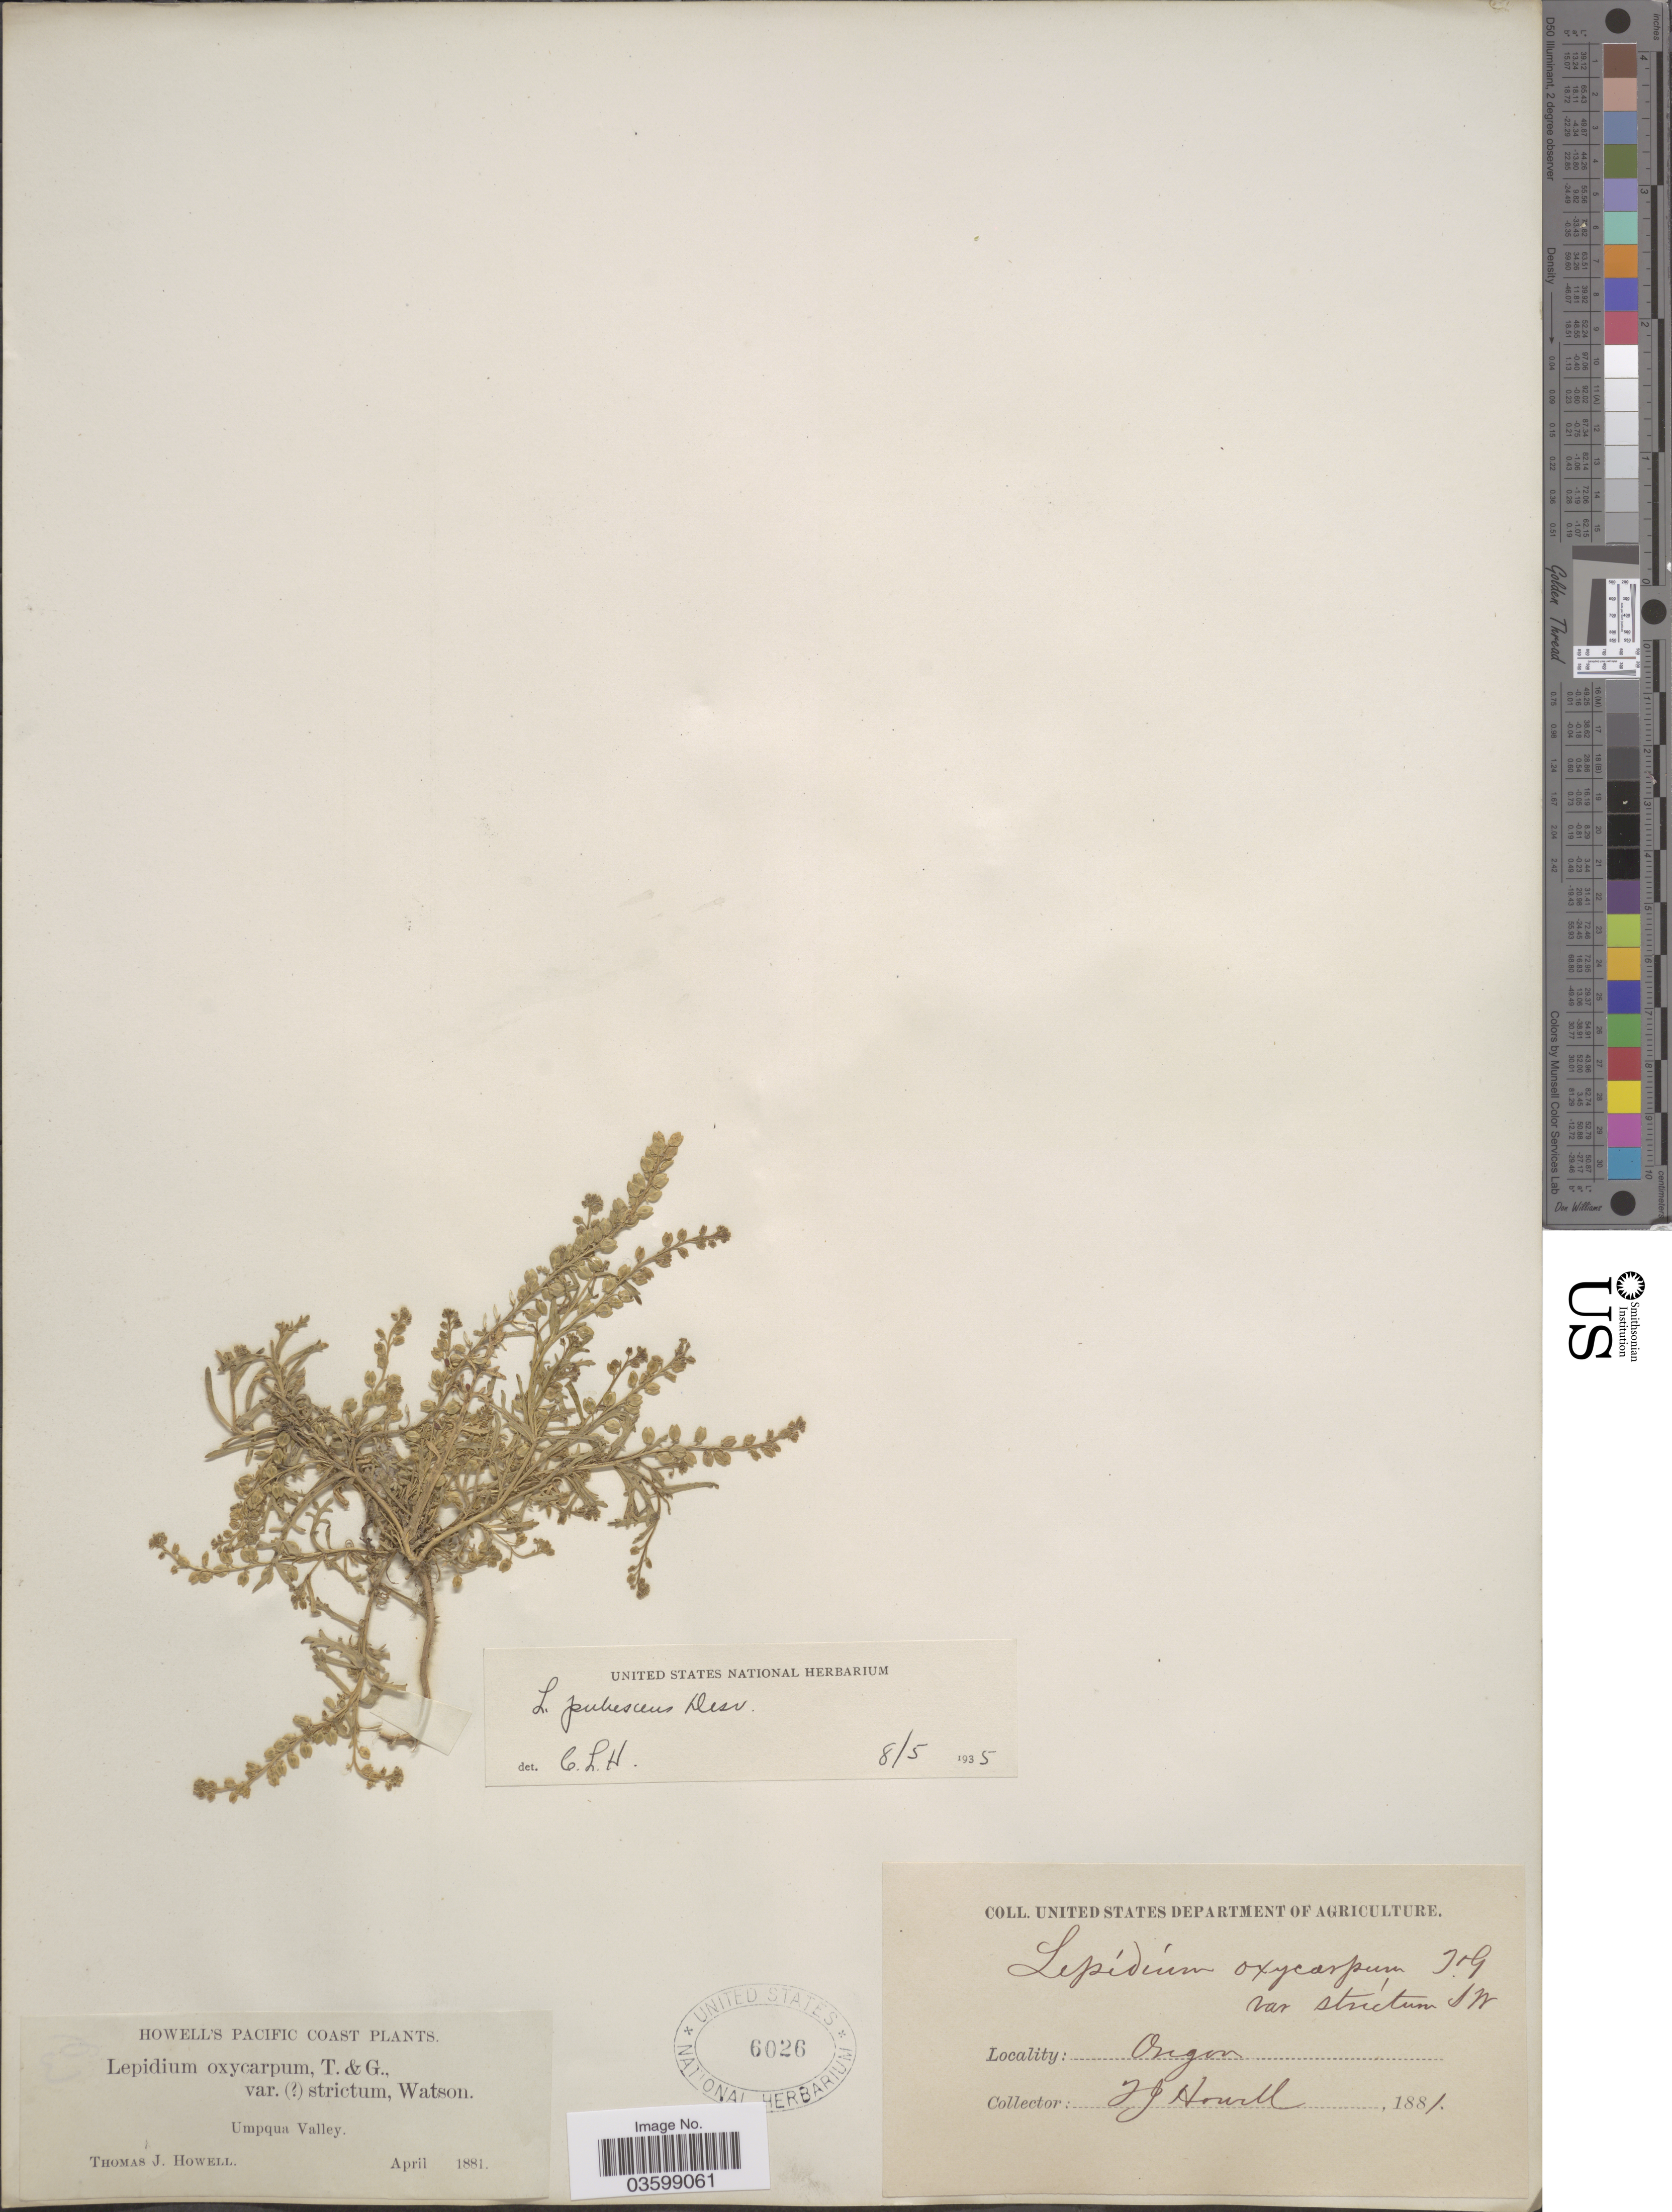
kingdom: Plantae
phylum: Tracheophyta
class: Magnoliopsida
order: Brassicales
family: Brassicaceae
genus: Lepidium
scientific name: Lepidium strictum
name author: (S. Watson) Rattan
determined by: Al-Shehbaz, I. A., (MO), Missouri Botanical Garden (UNITED STATES)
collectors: T. J. Howell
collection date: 1881-04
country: United States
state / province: Oregon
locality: Pacific Coast. Umpqua Valley.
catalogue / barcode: US 6026